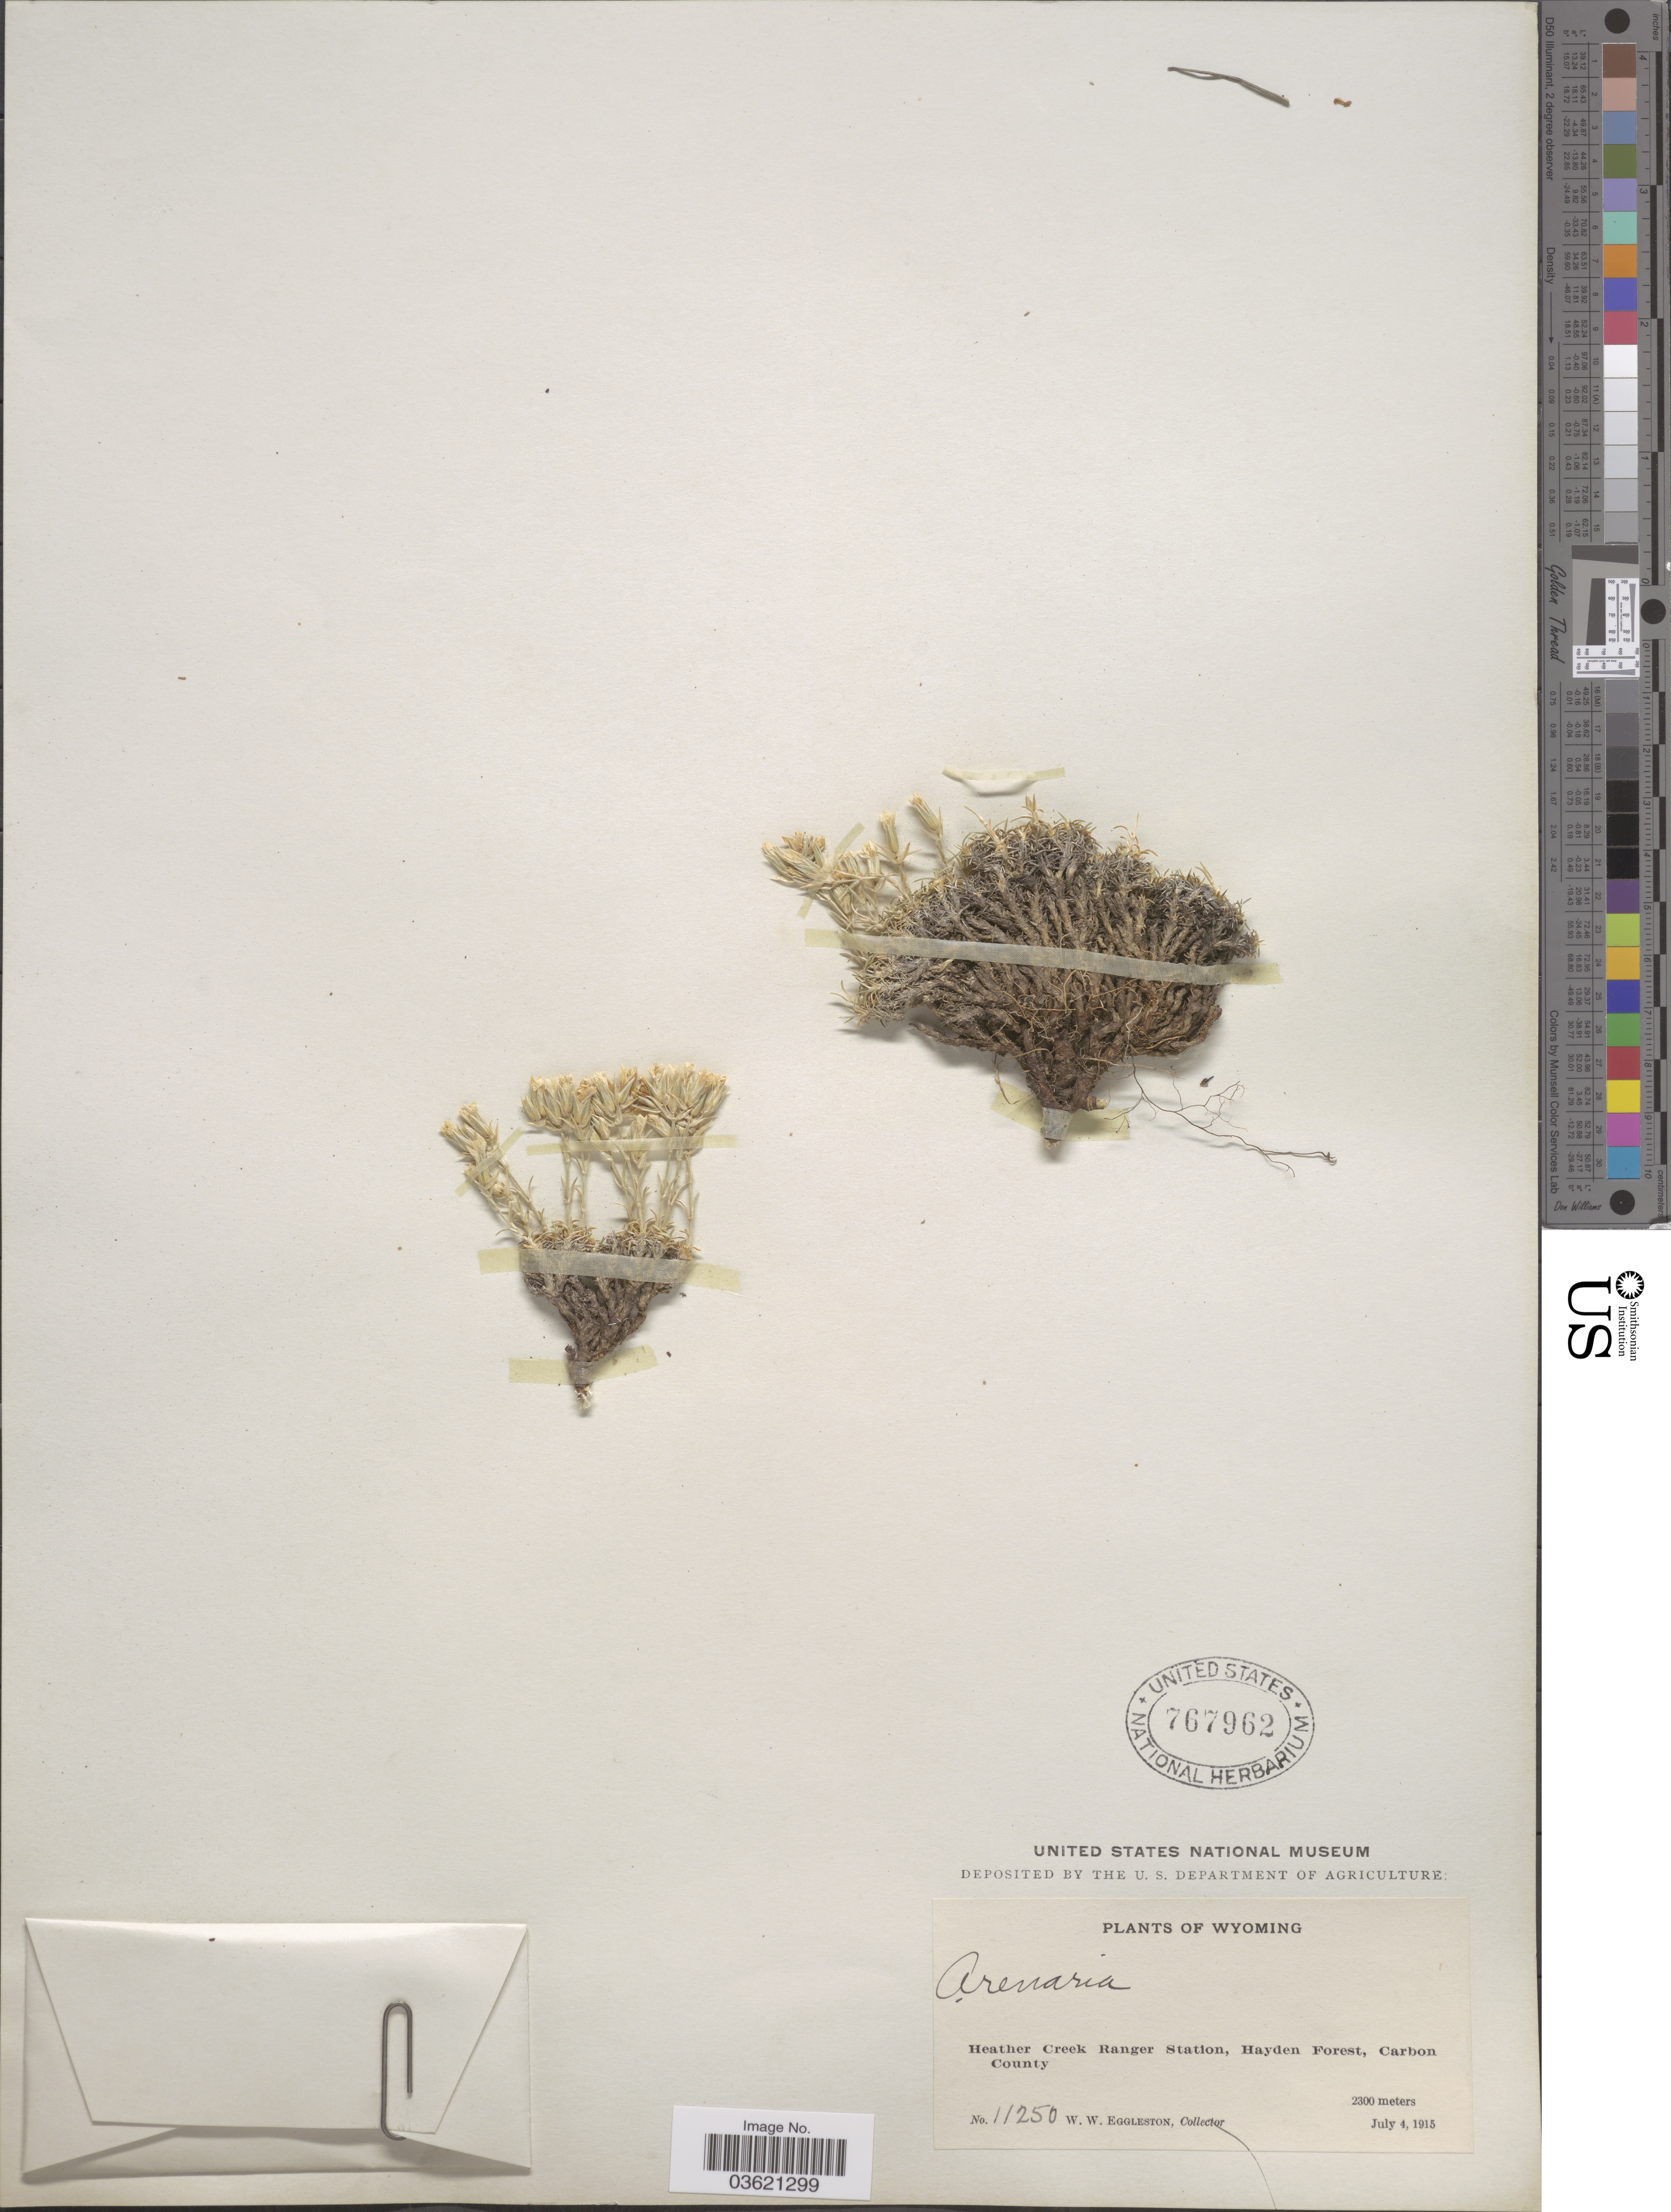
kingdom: Plantae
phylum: Tracheophyta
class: Magnoliopsida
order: Caryophyllales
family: Caryophyllaceae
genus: Arenaria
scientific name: Arenaria sp.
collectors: W. W. Eggleston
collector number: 11250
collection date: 1915-07-04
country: United States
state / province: Wyoming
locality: Heather Creek Ranger Station, Hayden Forest, Carbon County.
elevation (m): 2300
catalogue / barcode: US 767962